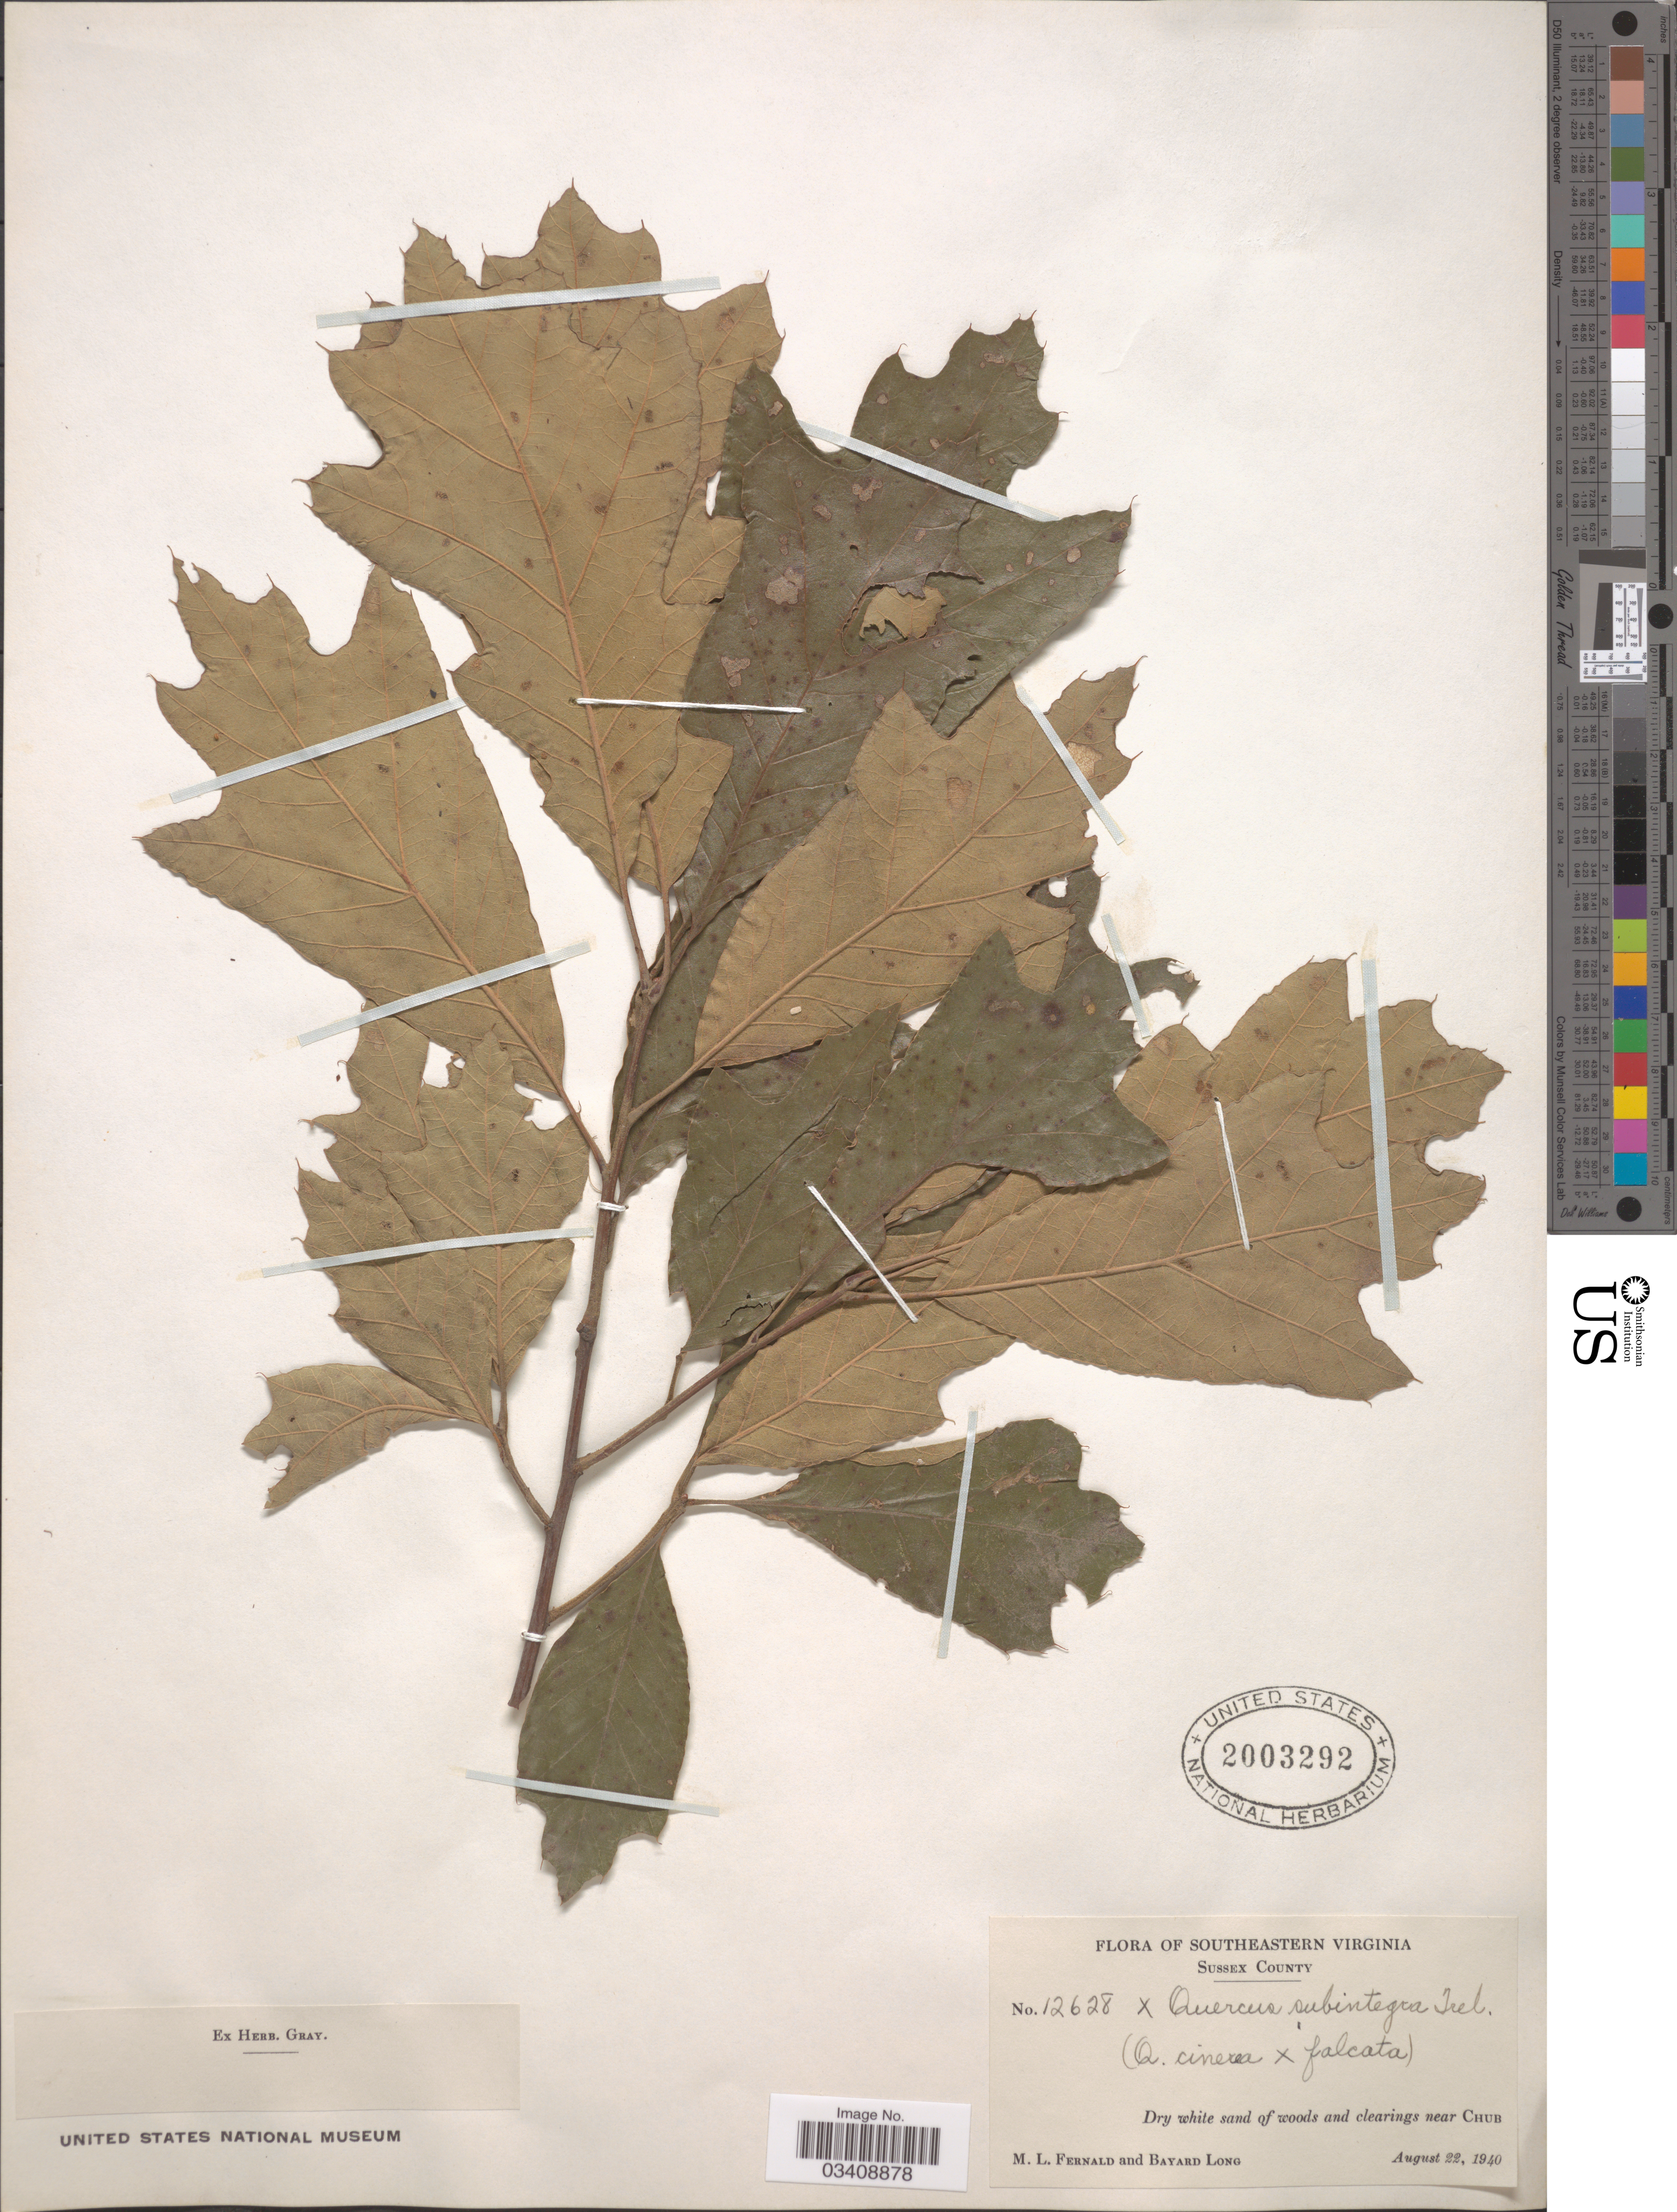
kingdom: Plantae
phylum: Tracheophyta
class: Magnoliopsida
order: Fagales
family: Fagaceae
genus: Quercus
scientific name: Quercus x subintegra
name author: (Engelm.) Trel.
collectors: M. L. Fernald & B. Long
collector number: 12628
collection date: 1940-08-22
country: United States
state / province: Virginia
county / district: Sussex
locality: Southeastern Virginia. Sussex County. Near Chub.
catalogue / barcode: US 2003292